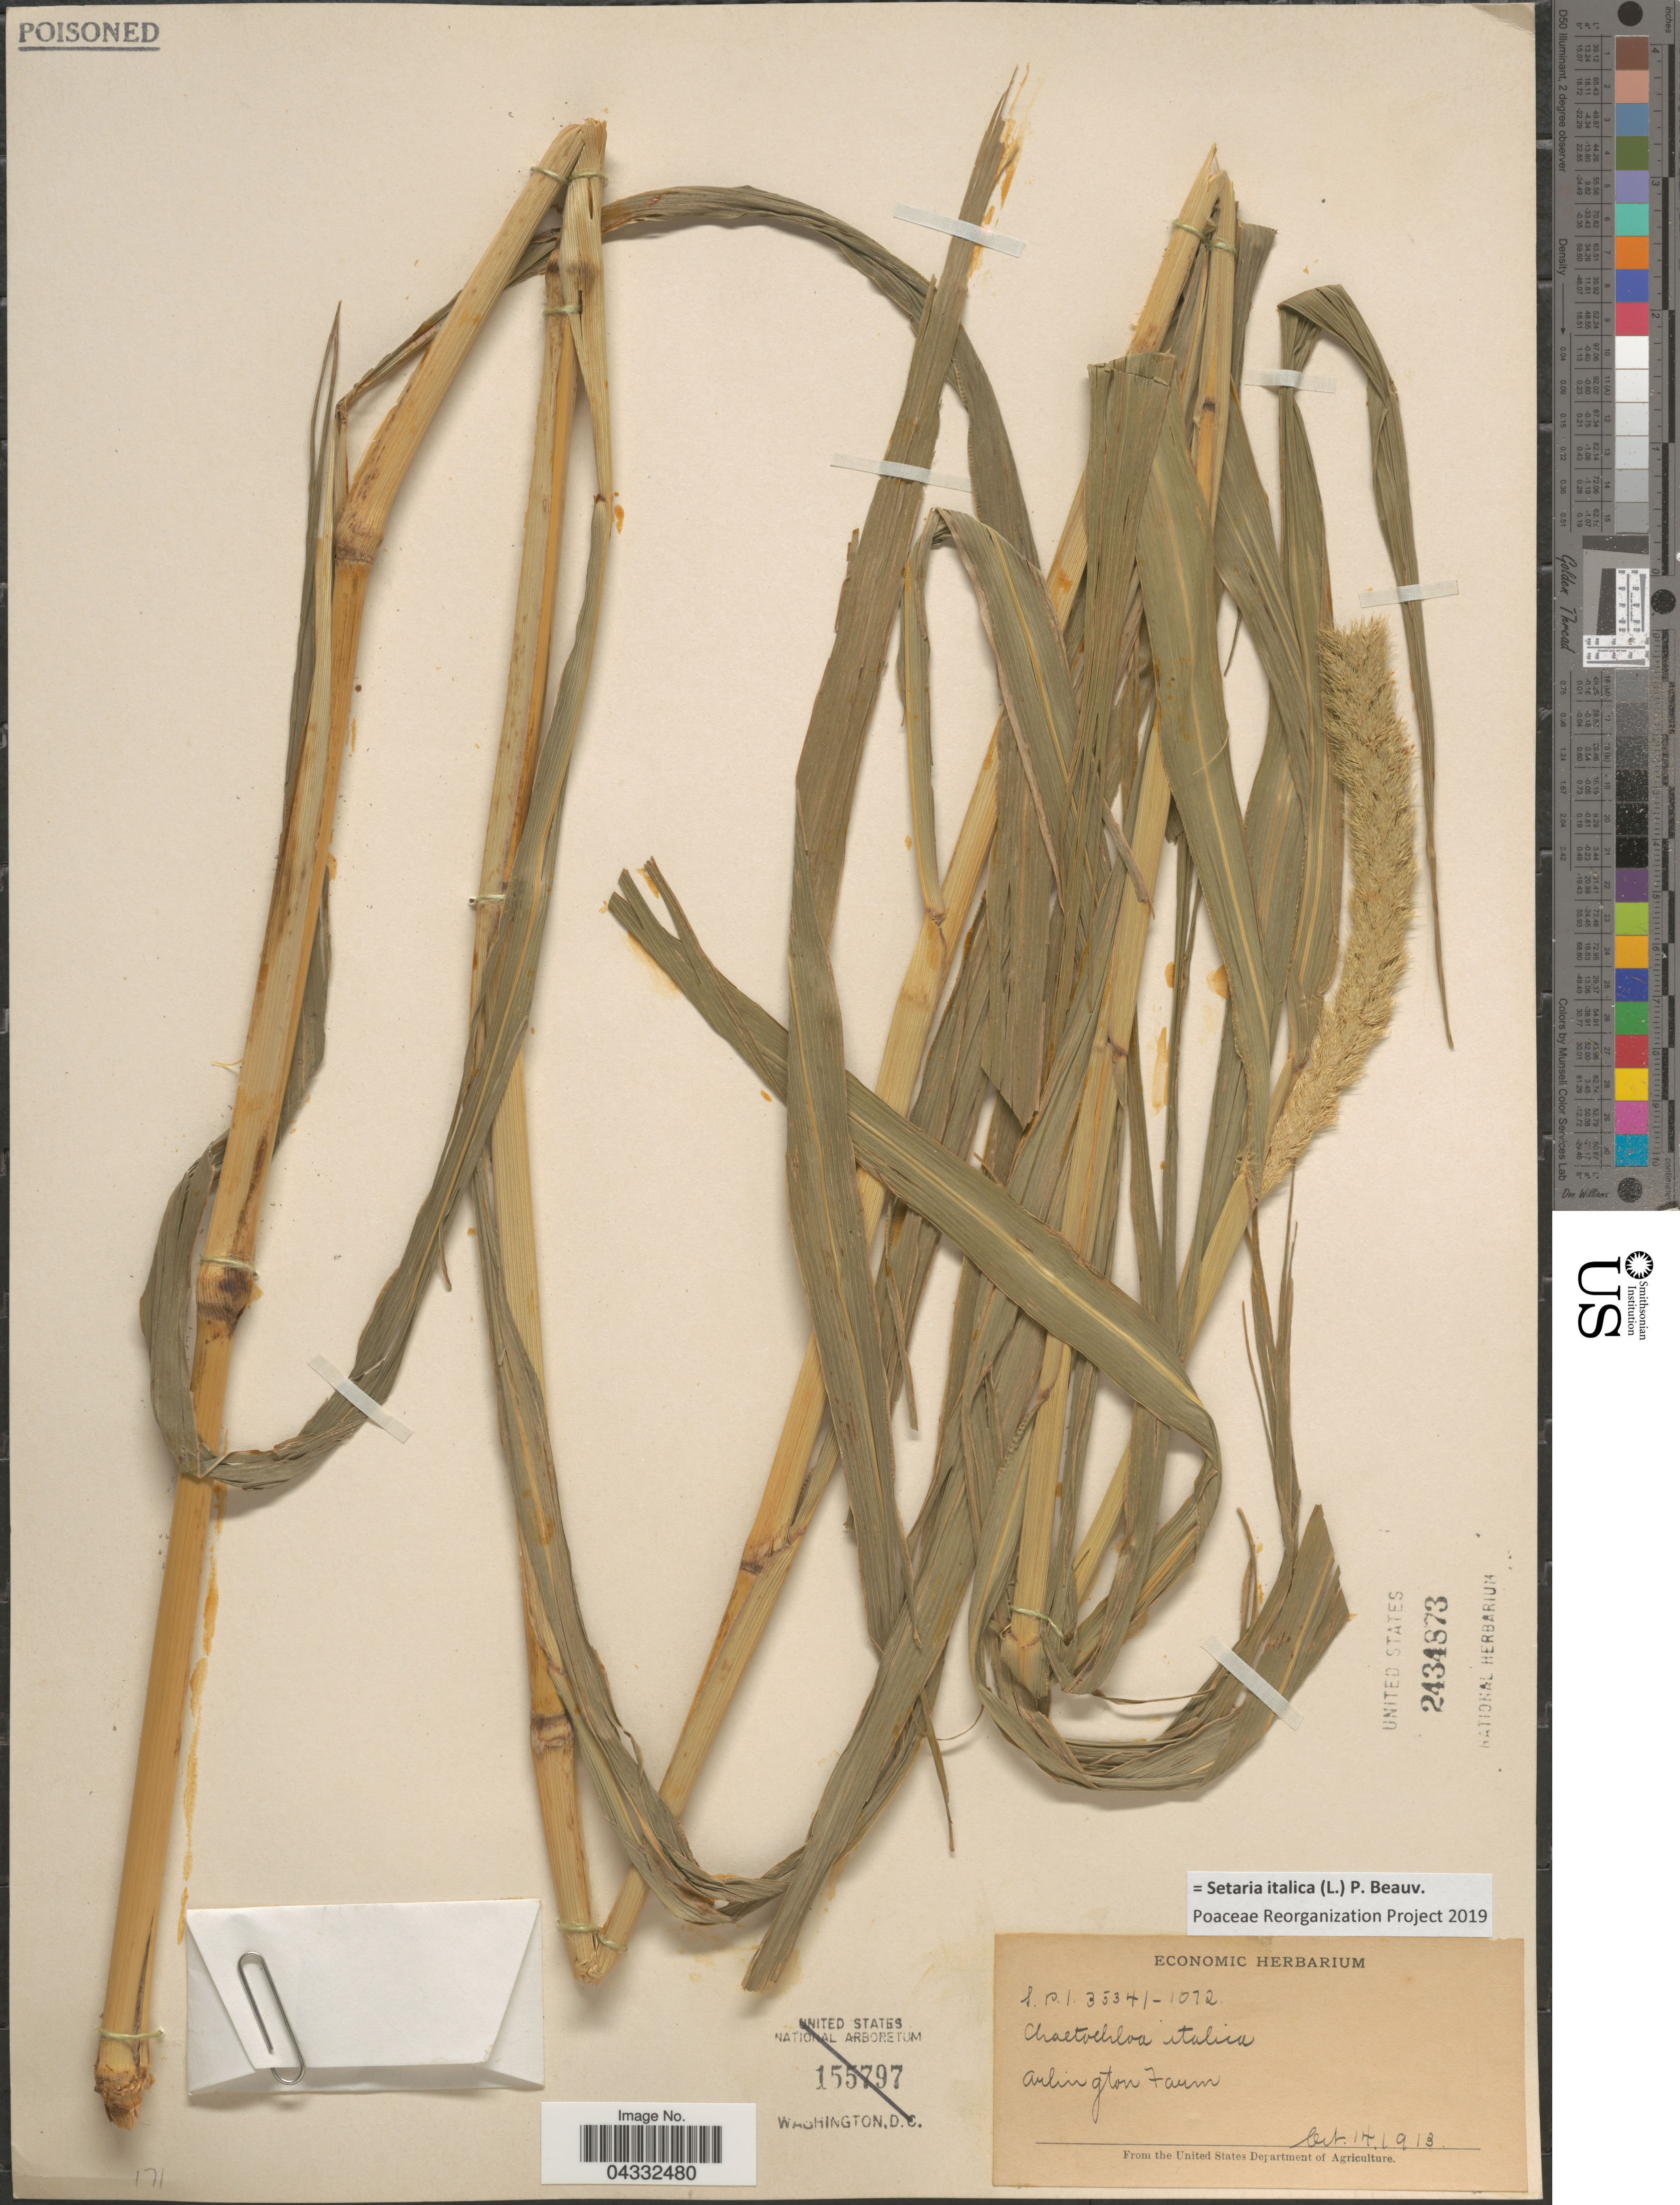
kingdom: Plantae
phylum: Tracheophyta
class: Liliopsida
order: Poales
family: Poaceae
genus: Setaria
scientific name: Setaria italica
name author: (L.) P. Beauv.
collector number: S.P.I.35341-1072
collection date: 1913-10-14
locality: Arlington Farm.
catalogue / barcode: US 2434873